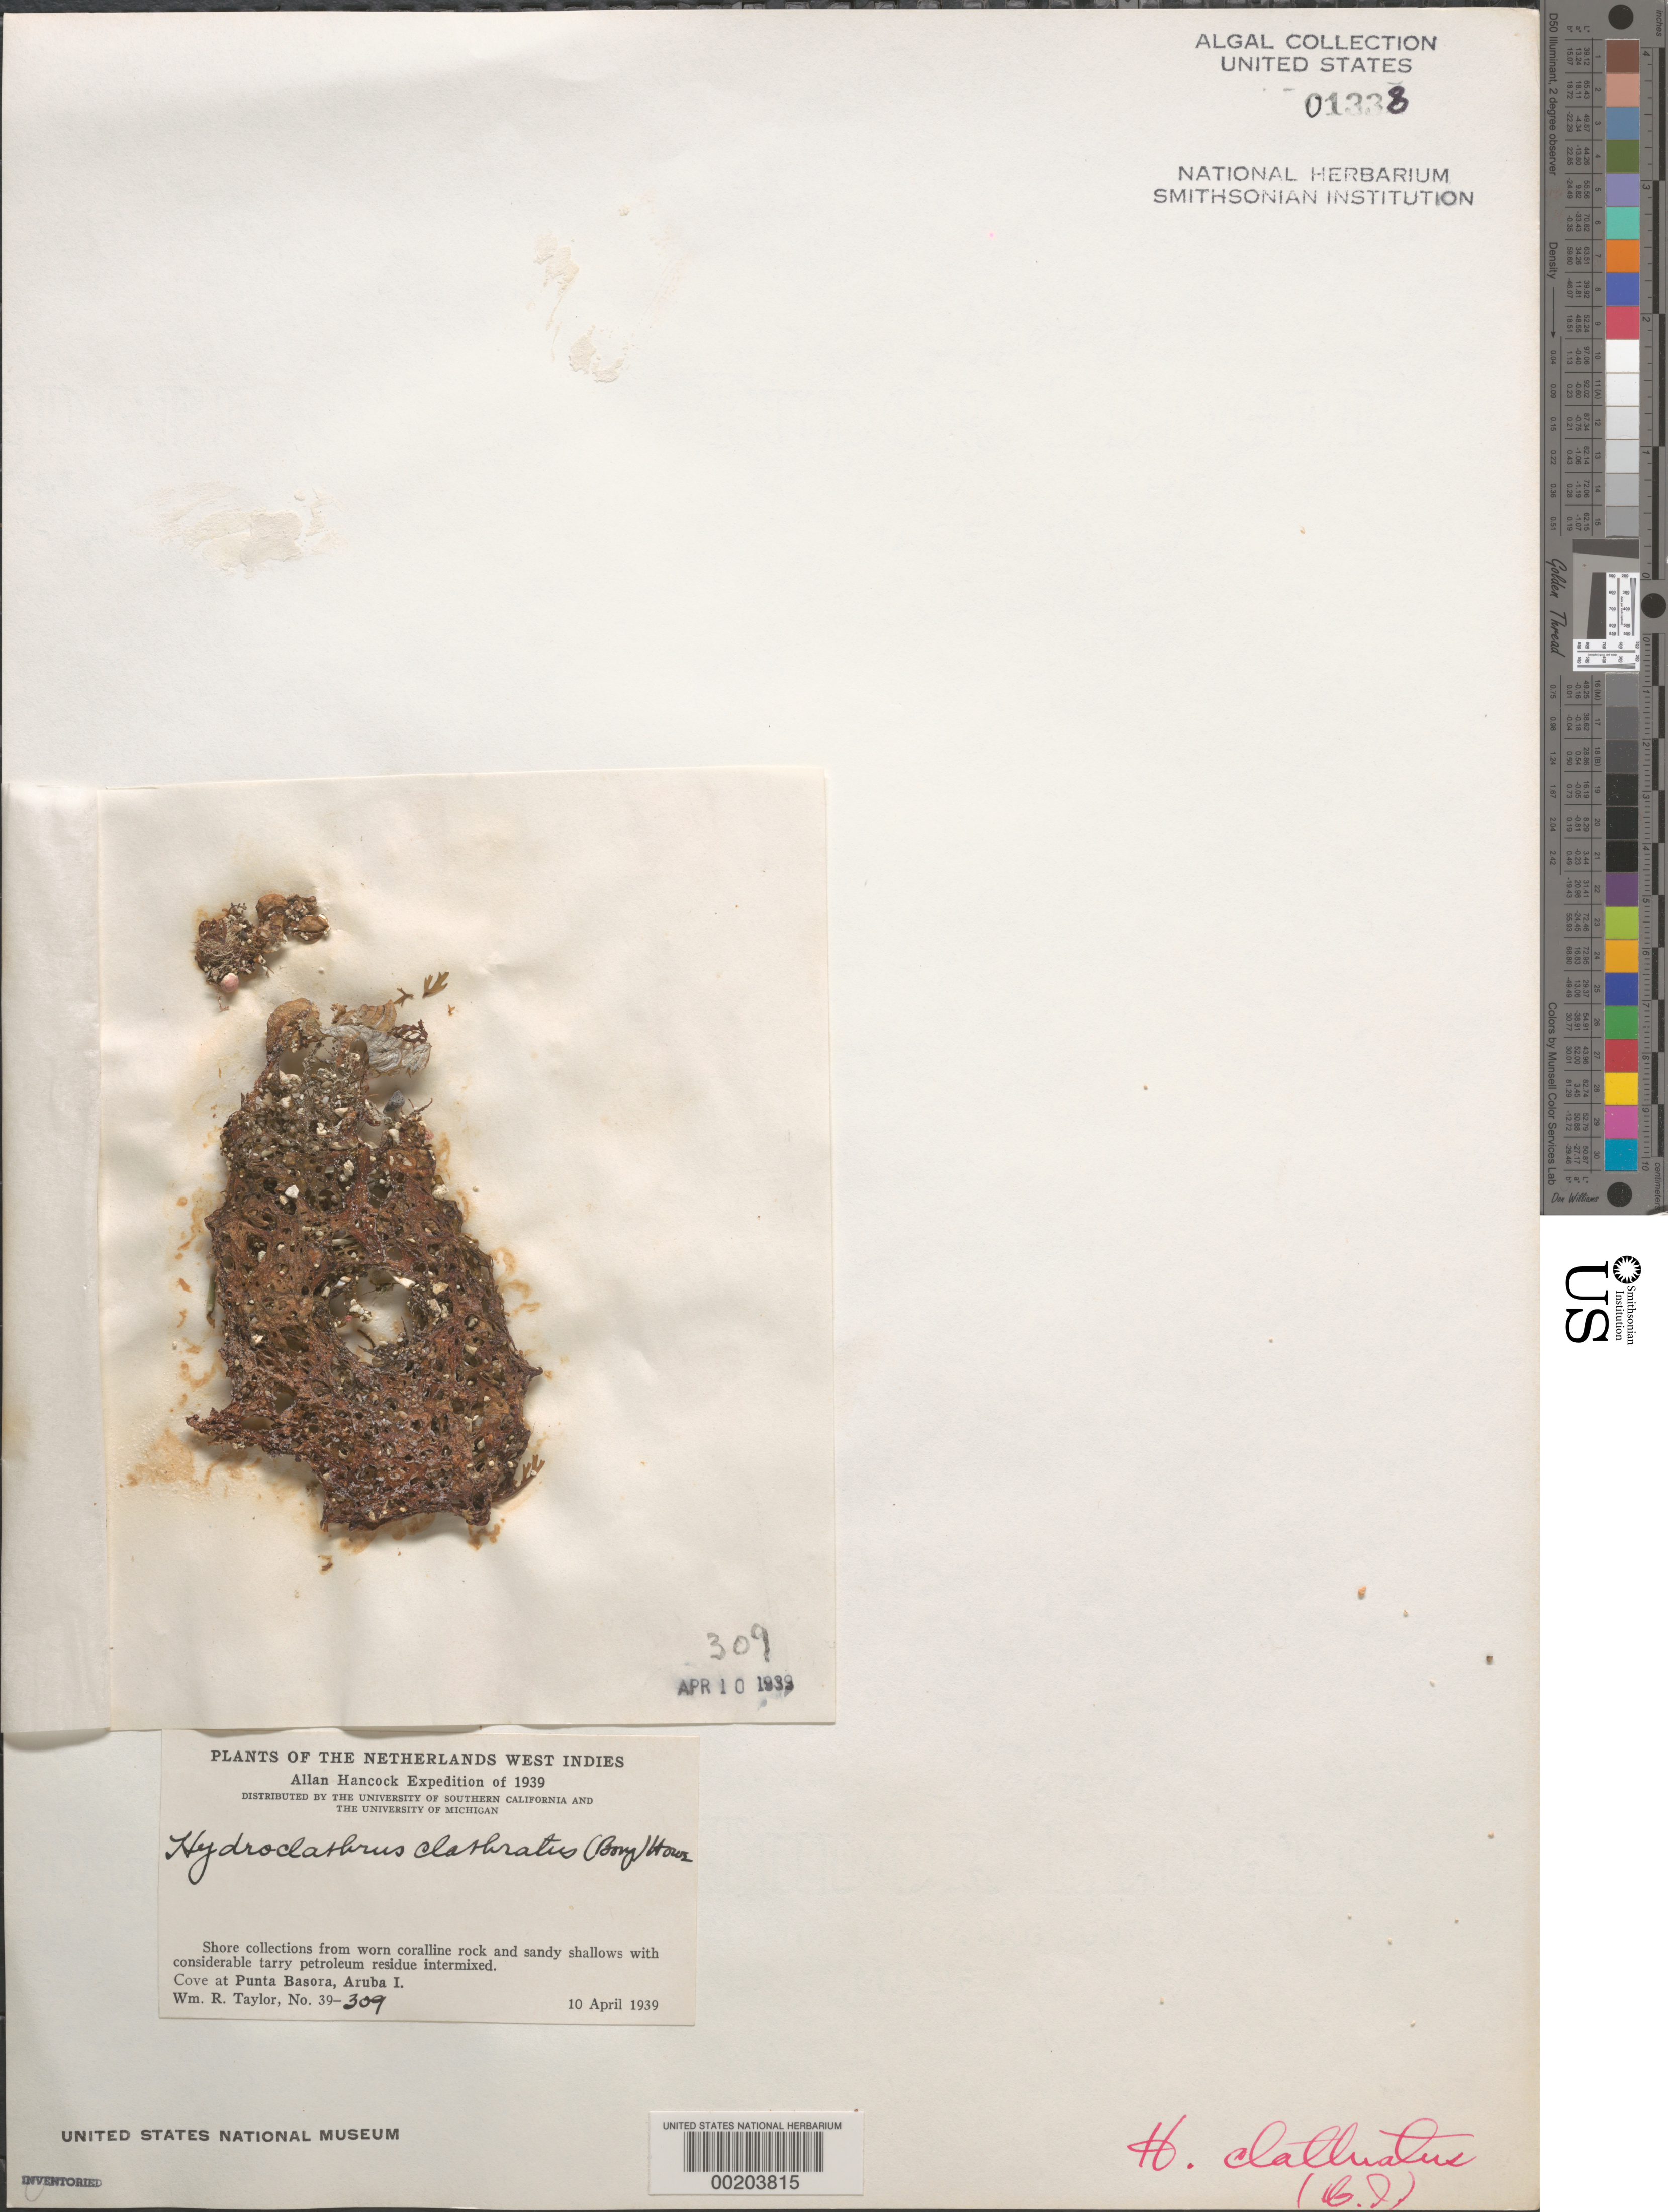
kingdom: Chromista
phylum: Ochrophyta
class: Phaeophyceae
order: Scytosiphonales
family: Scytosiphonaceae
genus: Hydroclathrus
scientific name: Hydroclathrus clathratus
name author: (C. Agardh) M. Howe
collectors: W. R. Taylor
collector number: WRT 39-309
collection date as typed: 10 Apr 1939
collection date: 1939-04-10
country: Aruba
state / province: ABC Islands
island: Aruba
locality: Punta Basora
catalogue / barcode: US 1338